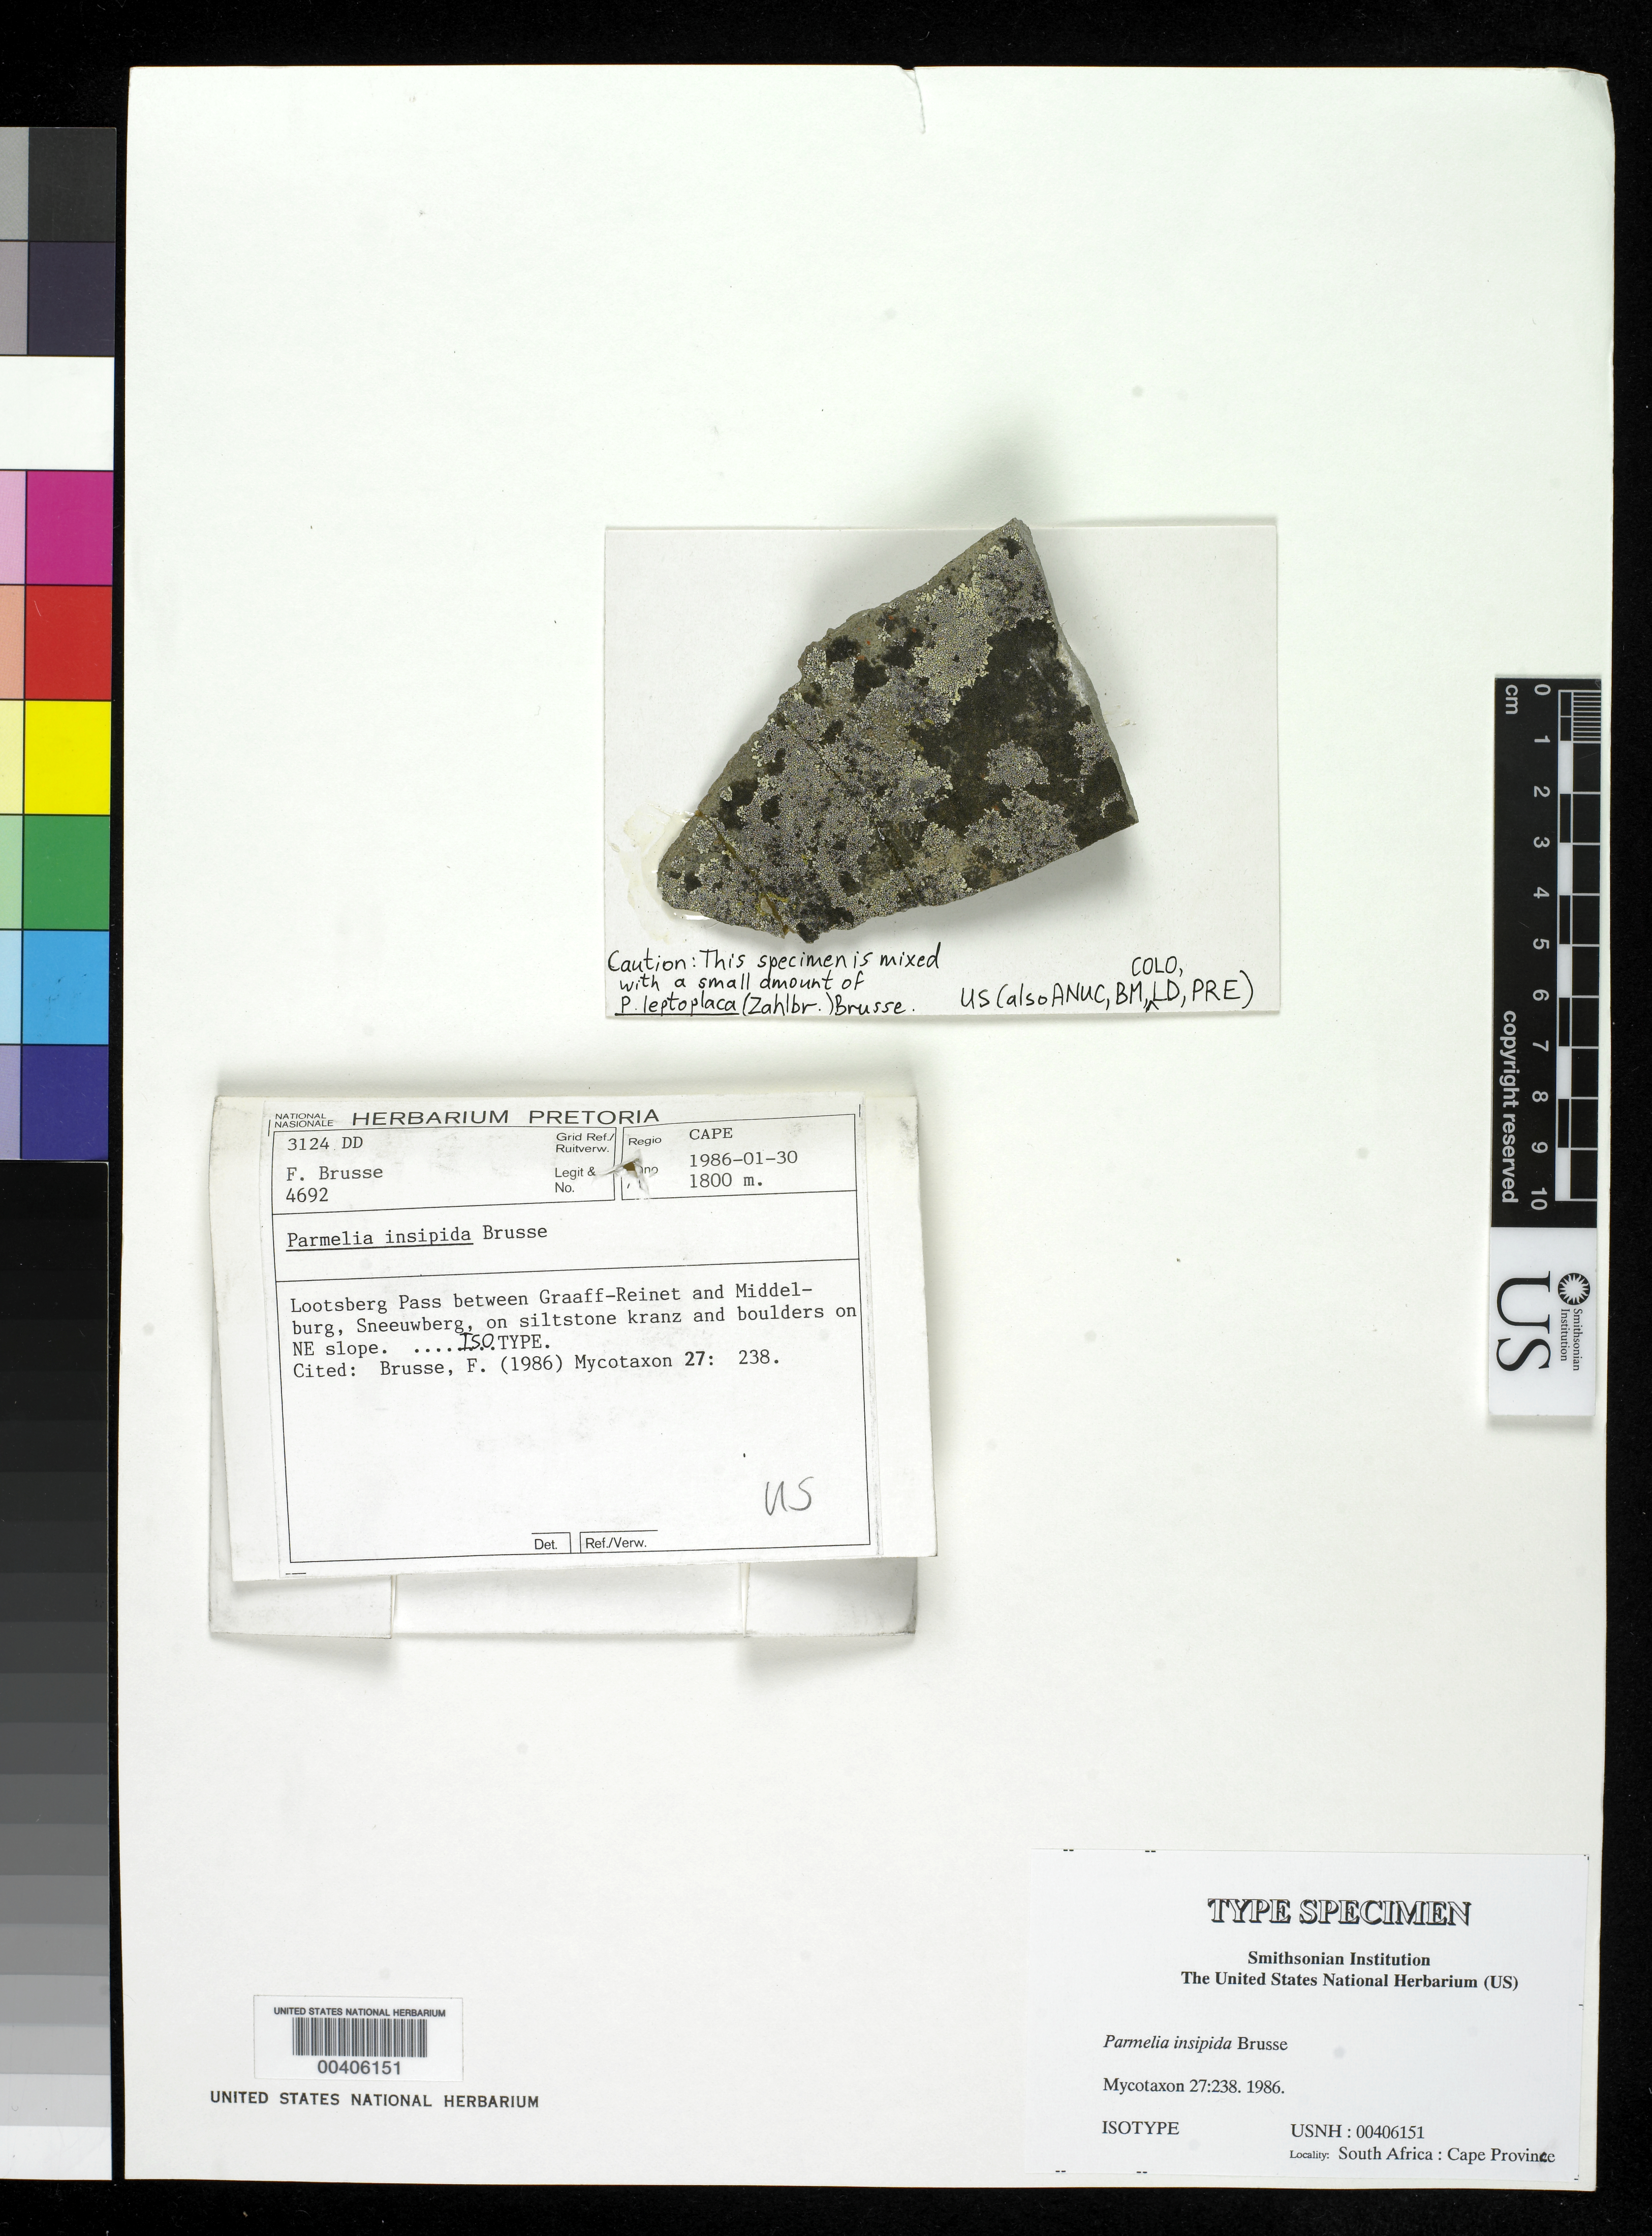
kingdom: Fungi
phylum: Ascomycota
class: Lecanoromycetes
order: Lecanorales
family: Parmeliaceae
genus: Parmelia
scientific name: Parmelia insipida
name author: Brusse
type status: Isotype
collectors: F. A. Brusse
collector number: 4692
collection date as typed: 30 Jan 1986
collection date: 1986-01-30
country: South Africa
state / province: Eastern Cape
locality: Lootsberg Pass between Graaff-Reinet & Middelburg, Sneeuwberg, NE slope.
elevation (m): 1800